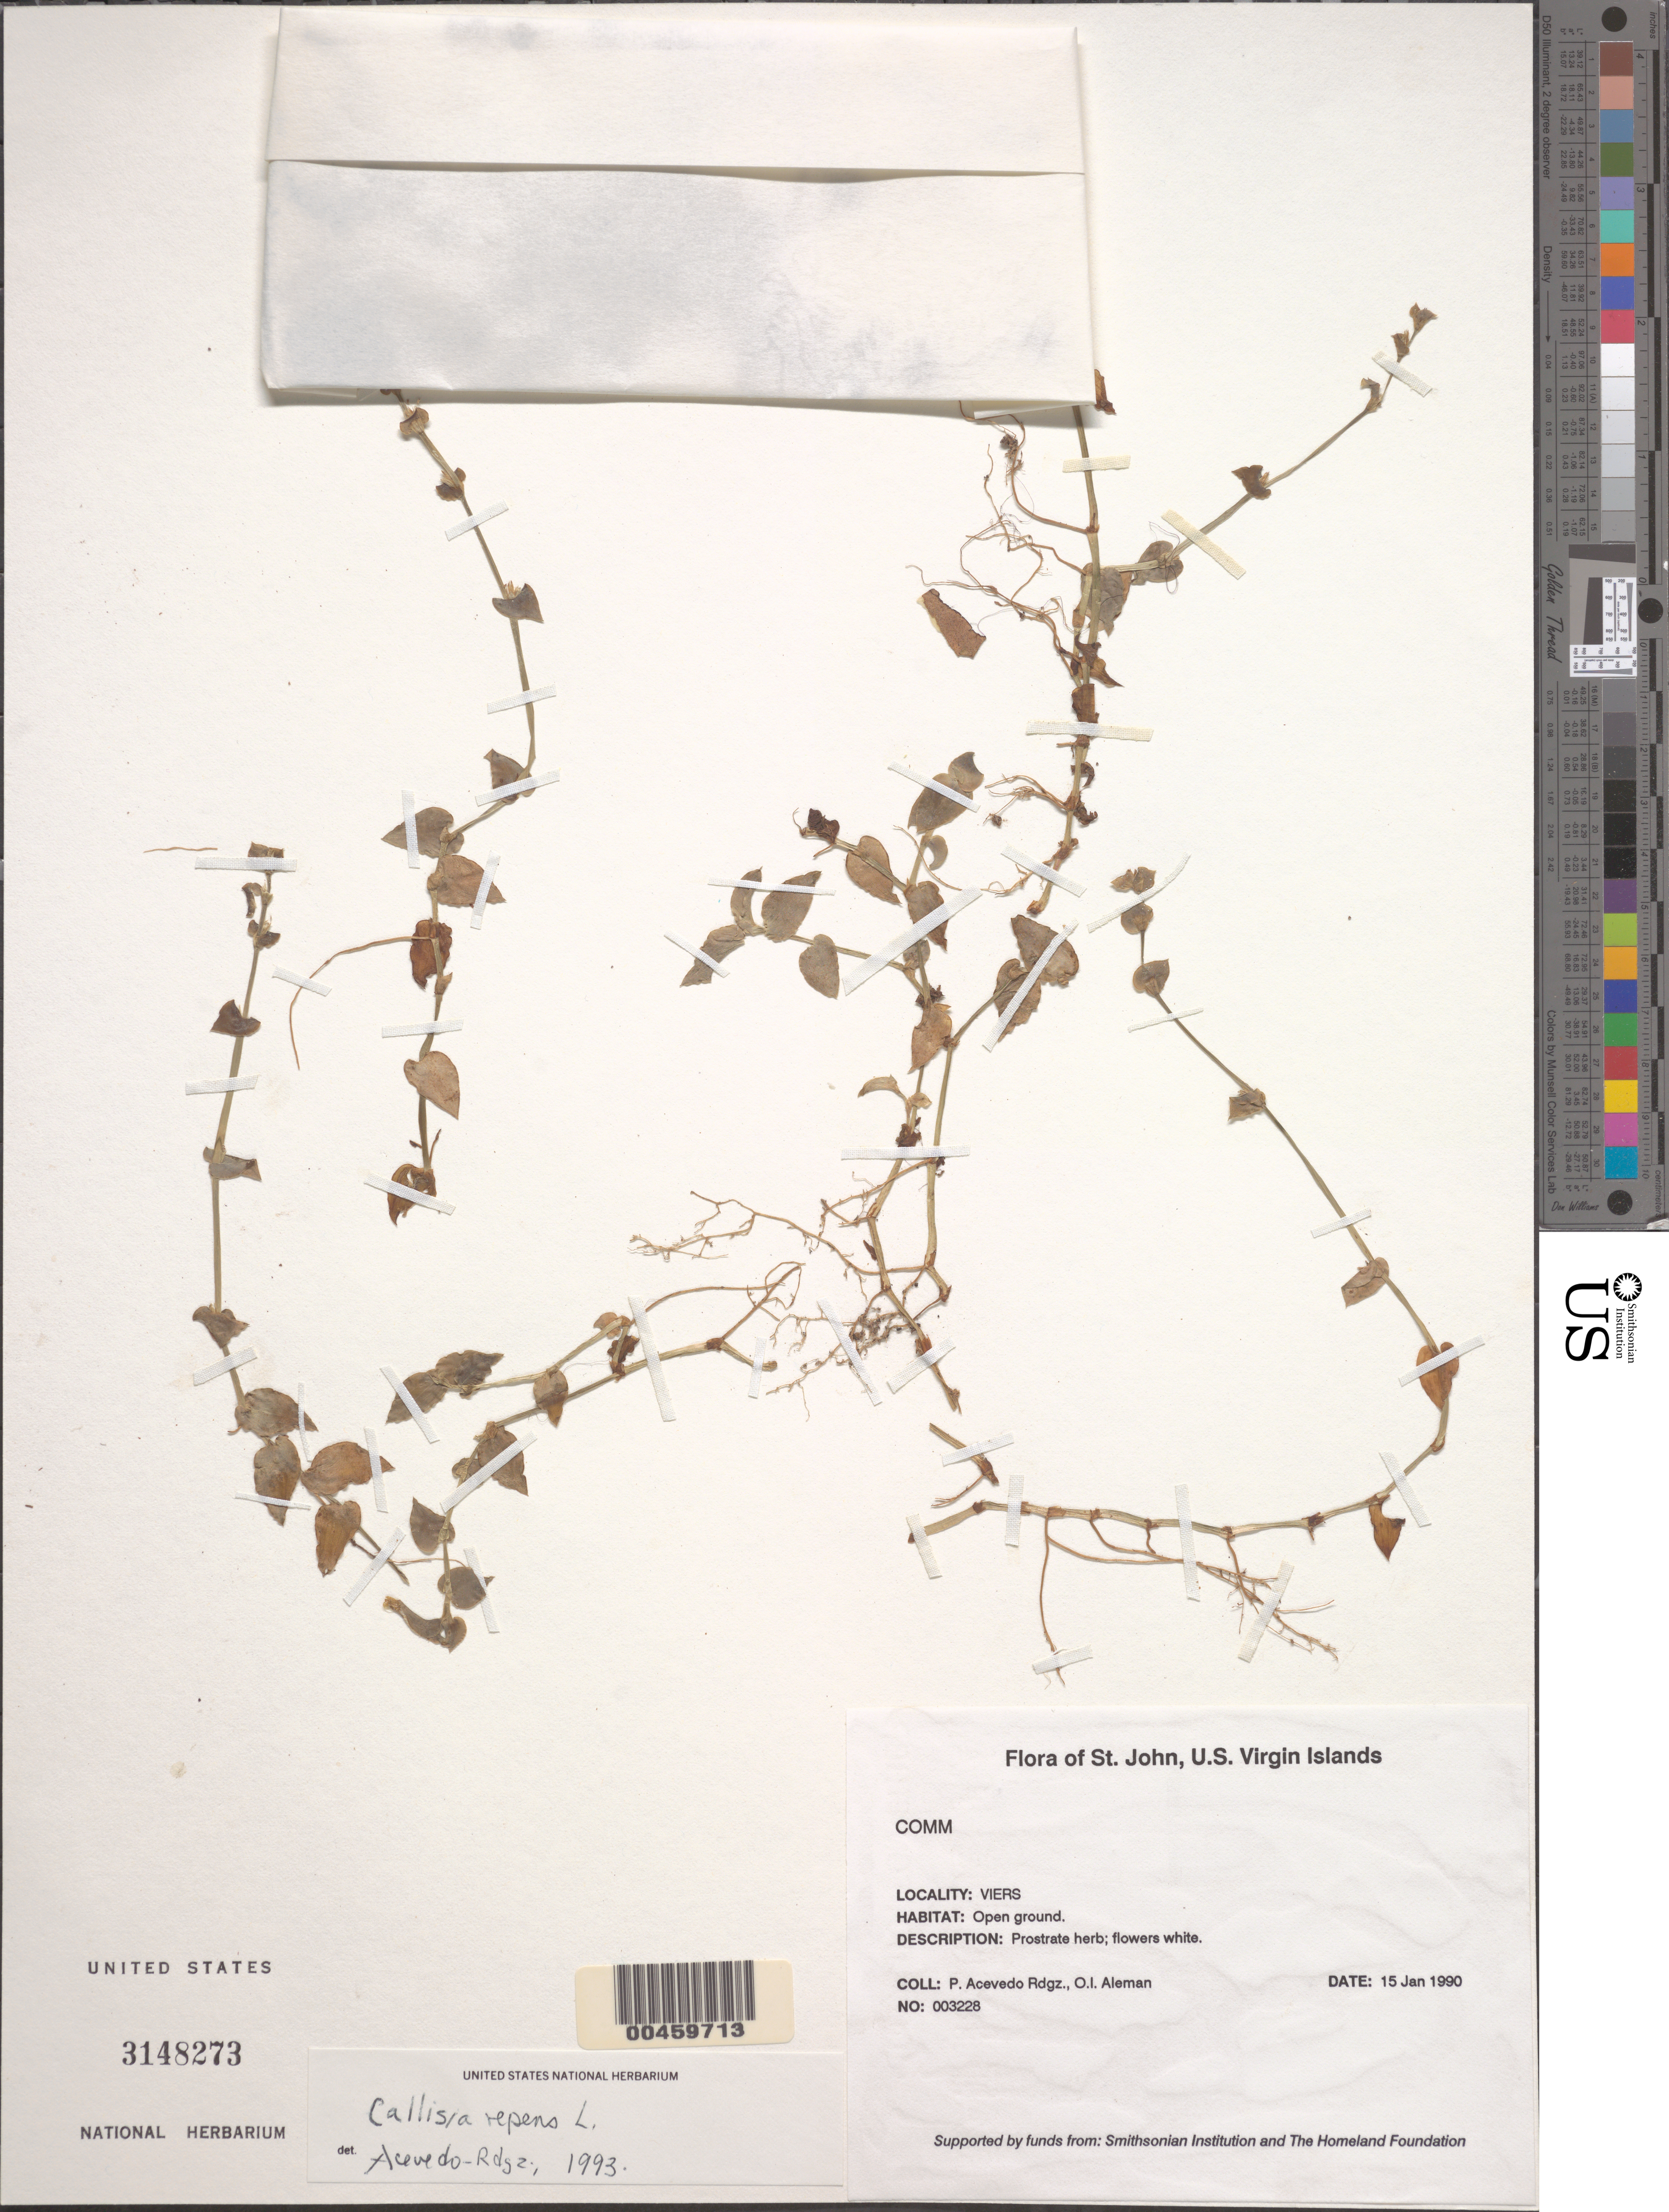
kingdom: Plantae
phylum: Tracheophyta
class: Liliopsida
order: Commelinales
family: Commelinaceae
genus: Callisia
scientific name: Callisia repens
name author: (Jacq.) L.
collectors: P. Acevedo-Rodr. & A. Siaca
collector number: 3228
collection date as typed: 15 Jan 1990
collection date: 1990-01-15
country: U.S. Virgin Islands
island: St. John Island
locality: Viers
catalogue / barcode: US 3148273